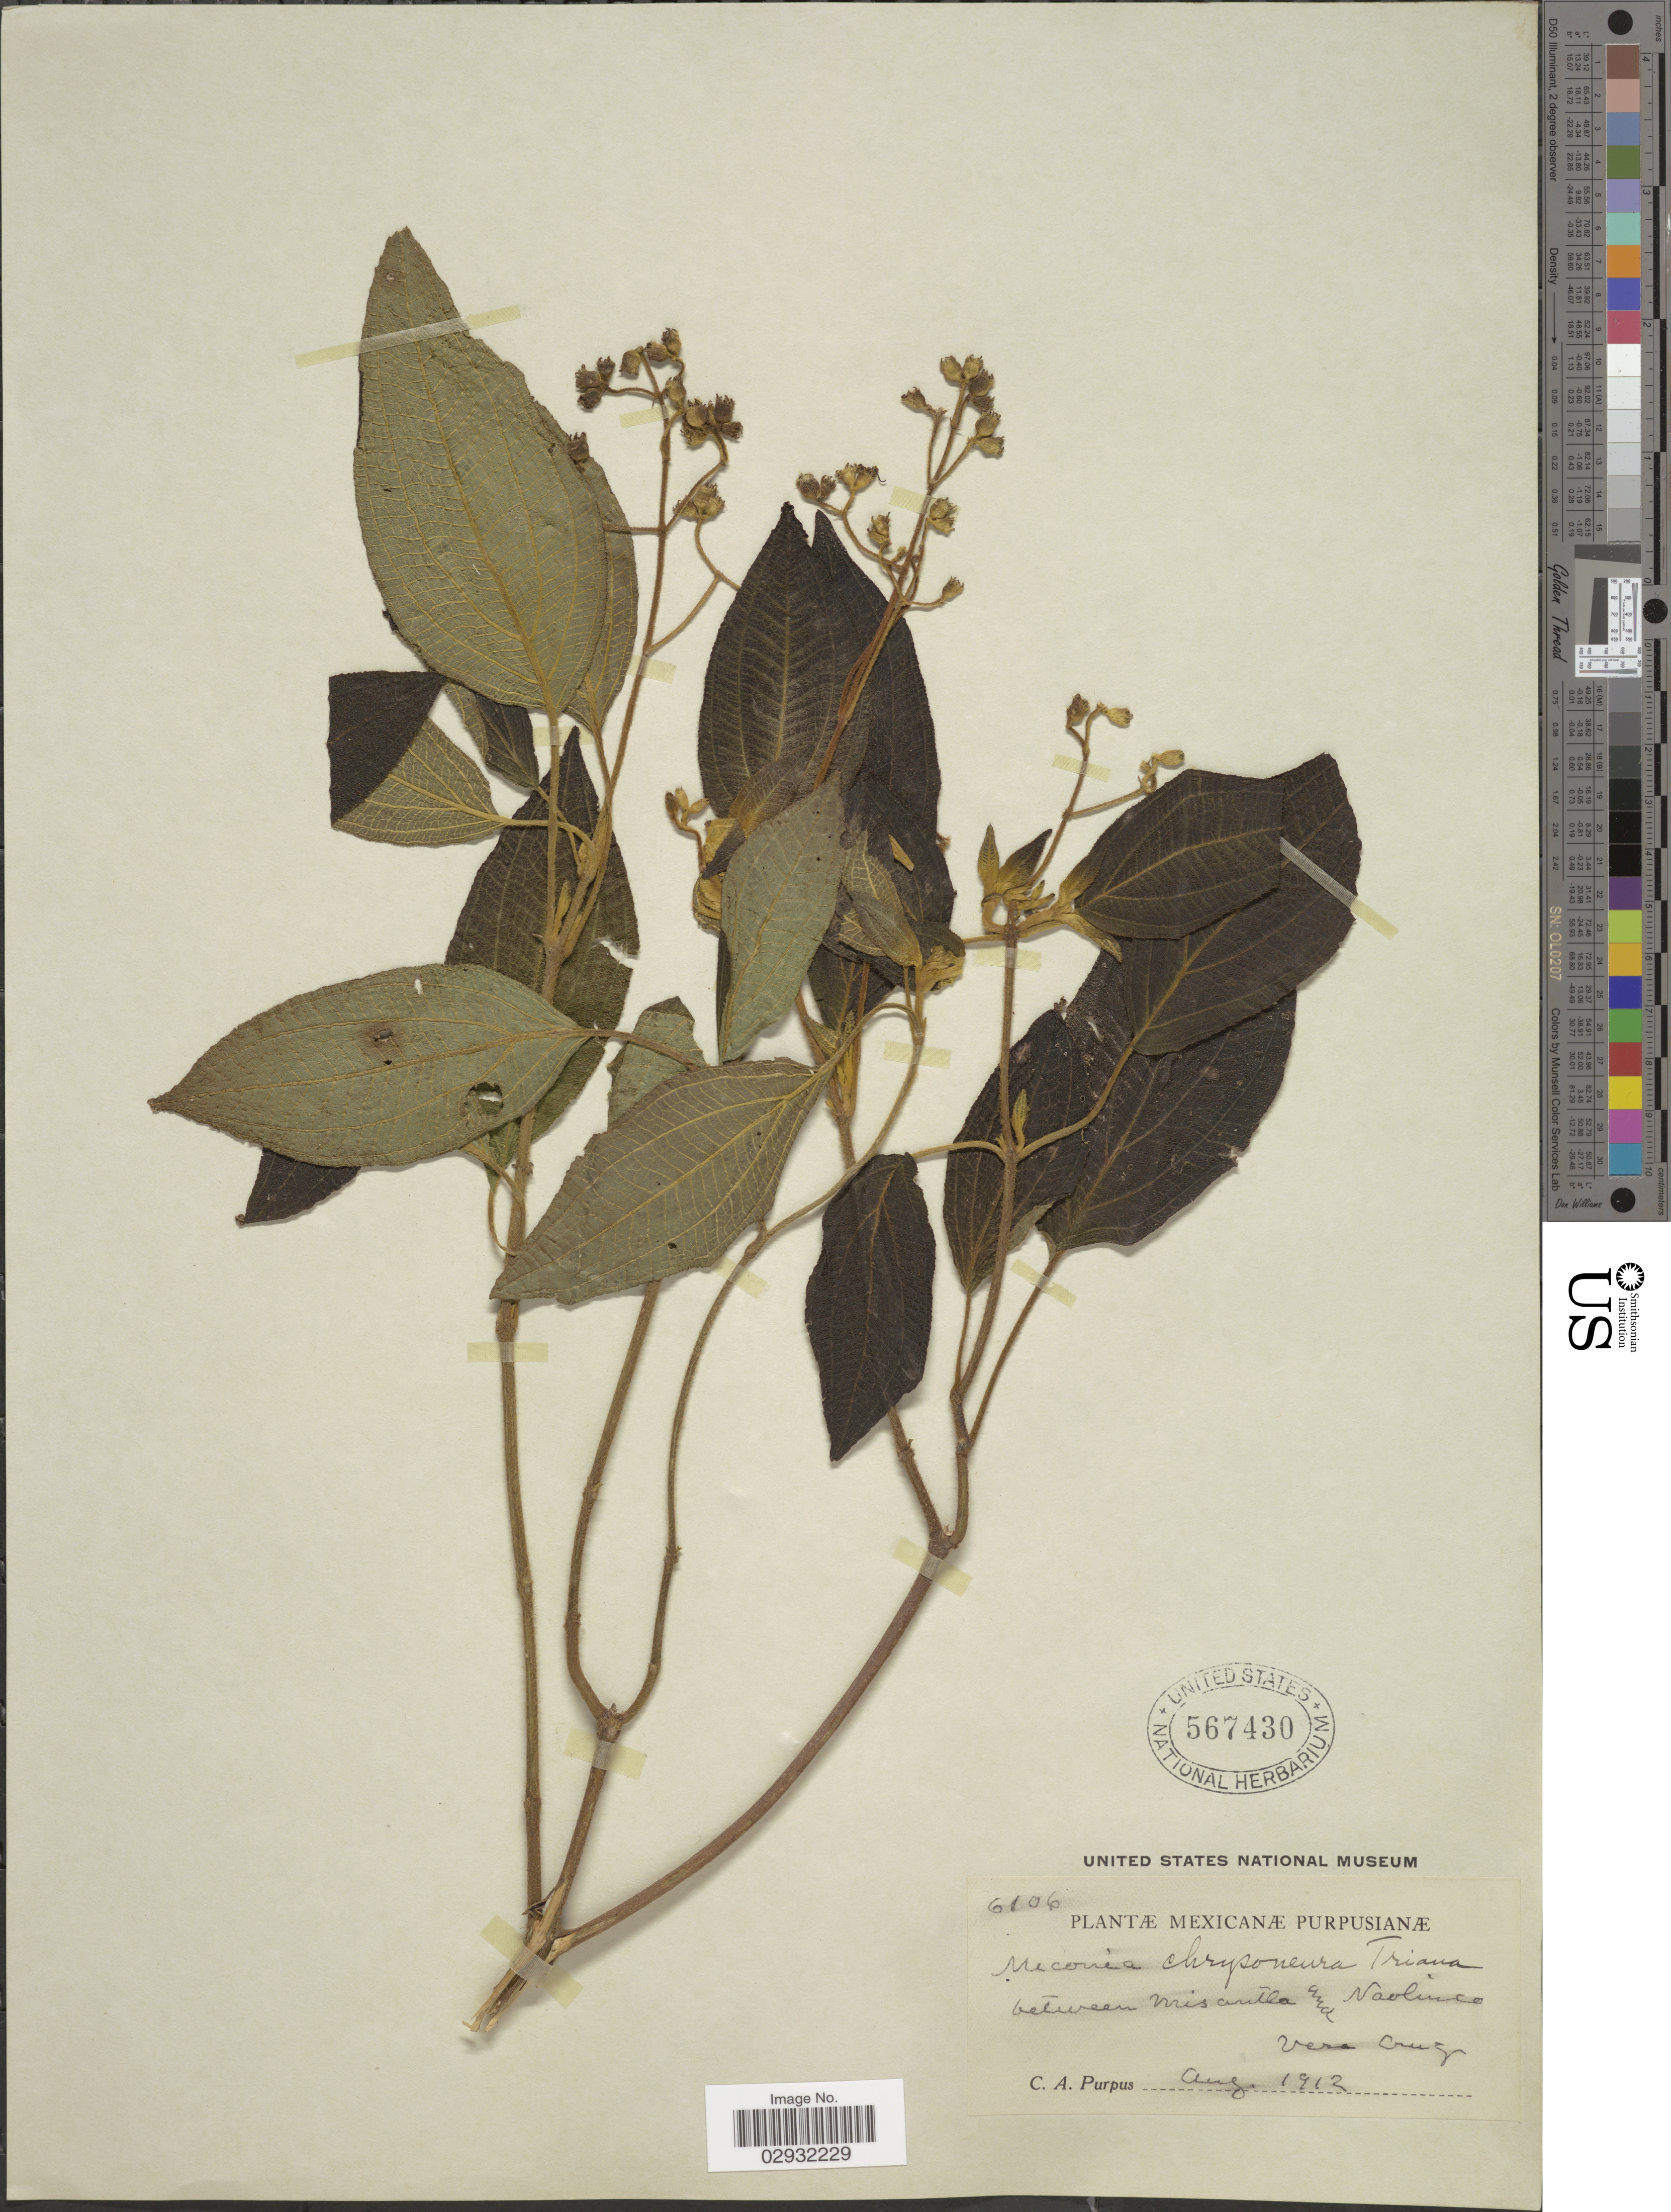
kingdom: Plantae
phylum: Tracheophyta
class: Magnoliopsida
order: Myrtales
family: Melastomataceae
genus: Miconia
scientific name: Miconia chrysoneura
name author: Triana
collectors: C. A. Purpus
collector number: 6106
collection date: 1912-08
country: Mexico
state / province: Veracruz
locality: Between Misantla and Naolinco, Vera Cruz.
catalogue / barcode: US 567430